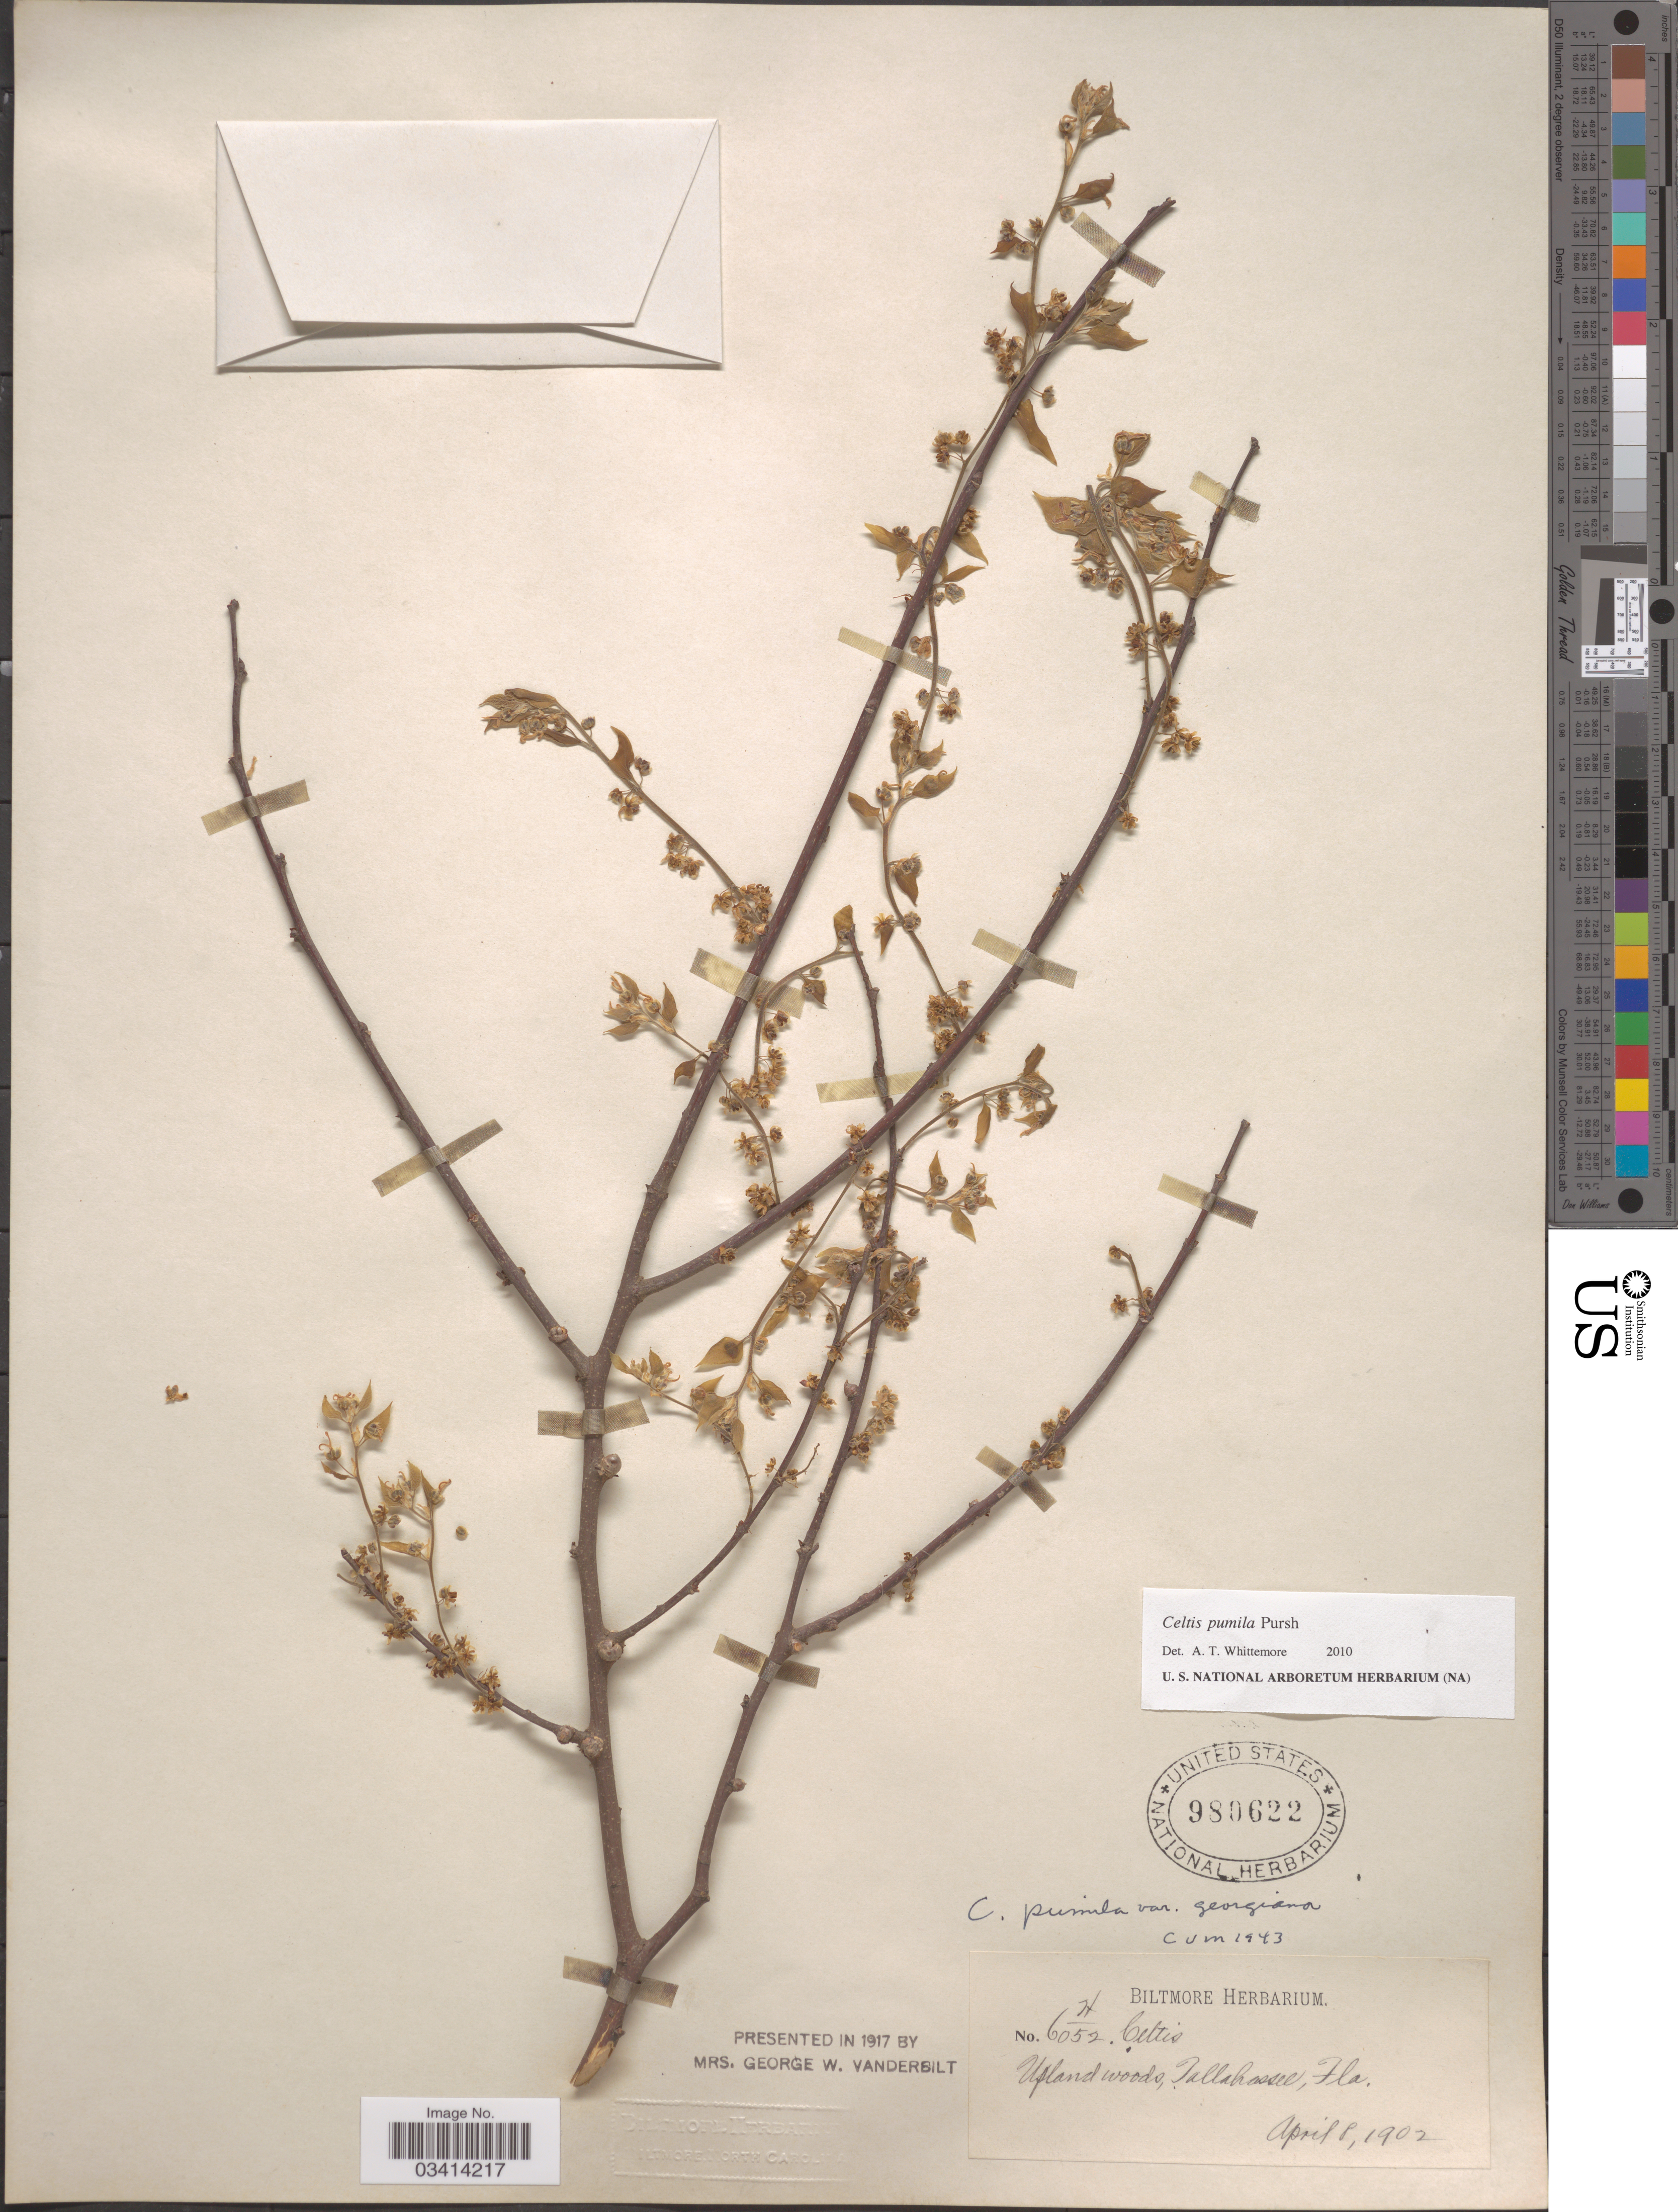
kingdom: Plantae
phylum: Tracheophyta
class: Magnoliopsida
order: Rosales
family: Cannabaceae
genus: Celtis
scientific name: Celtis pumila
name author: Pursh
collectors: ex herb. Biltmore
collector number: H/ 6052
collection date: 1902-04-08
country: United States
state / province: Florida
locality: Upland woods, Tallahassee.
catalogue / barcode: US 980622